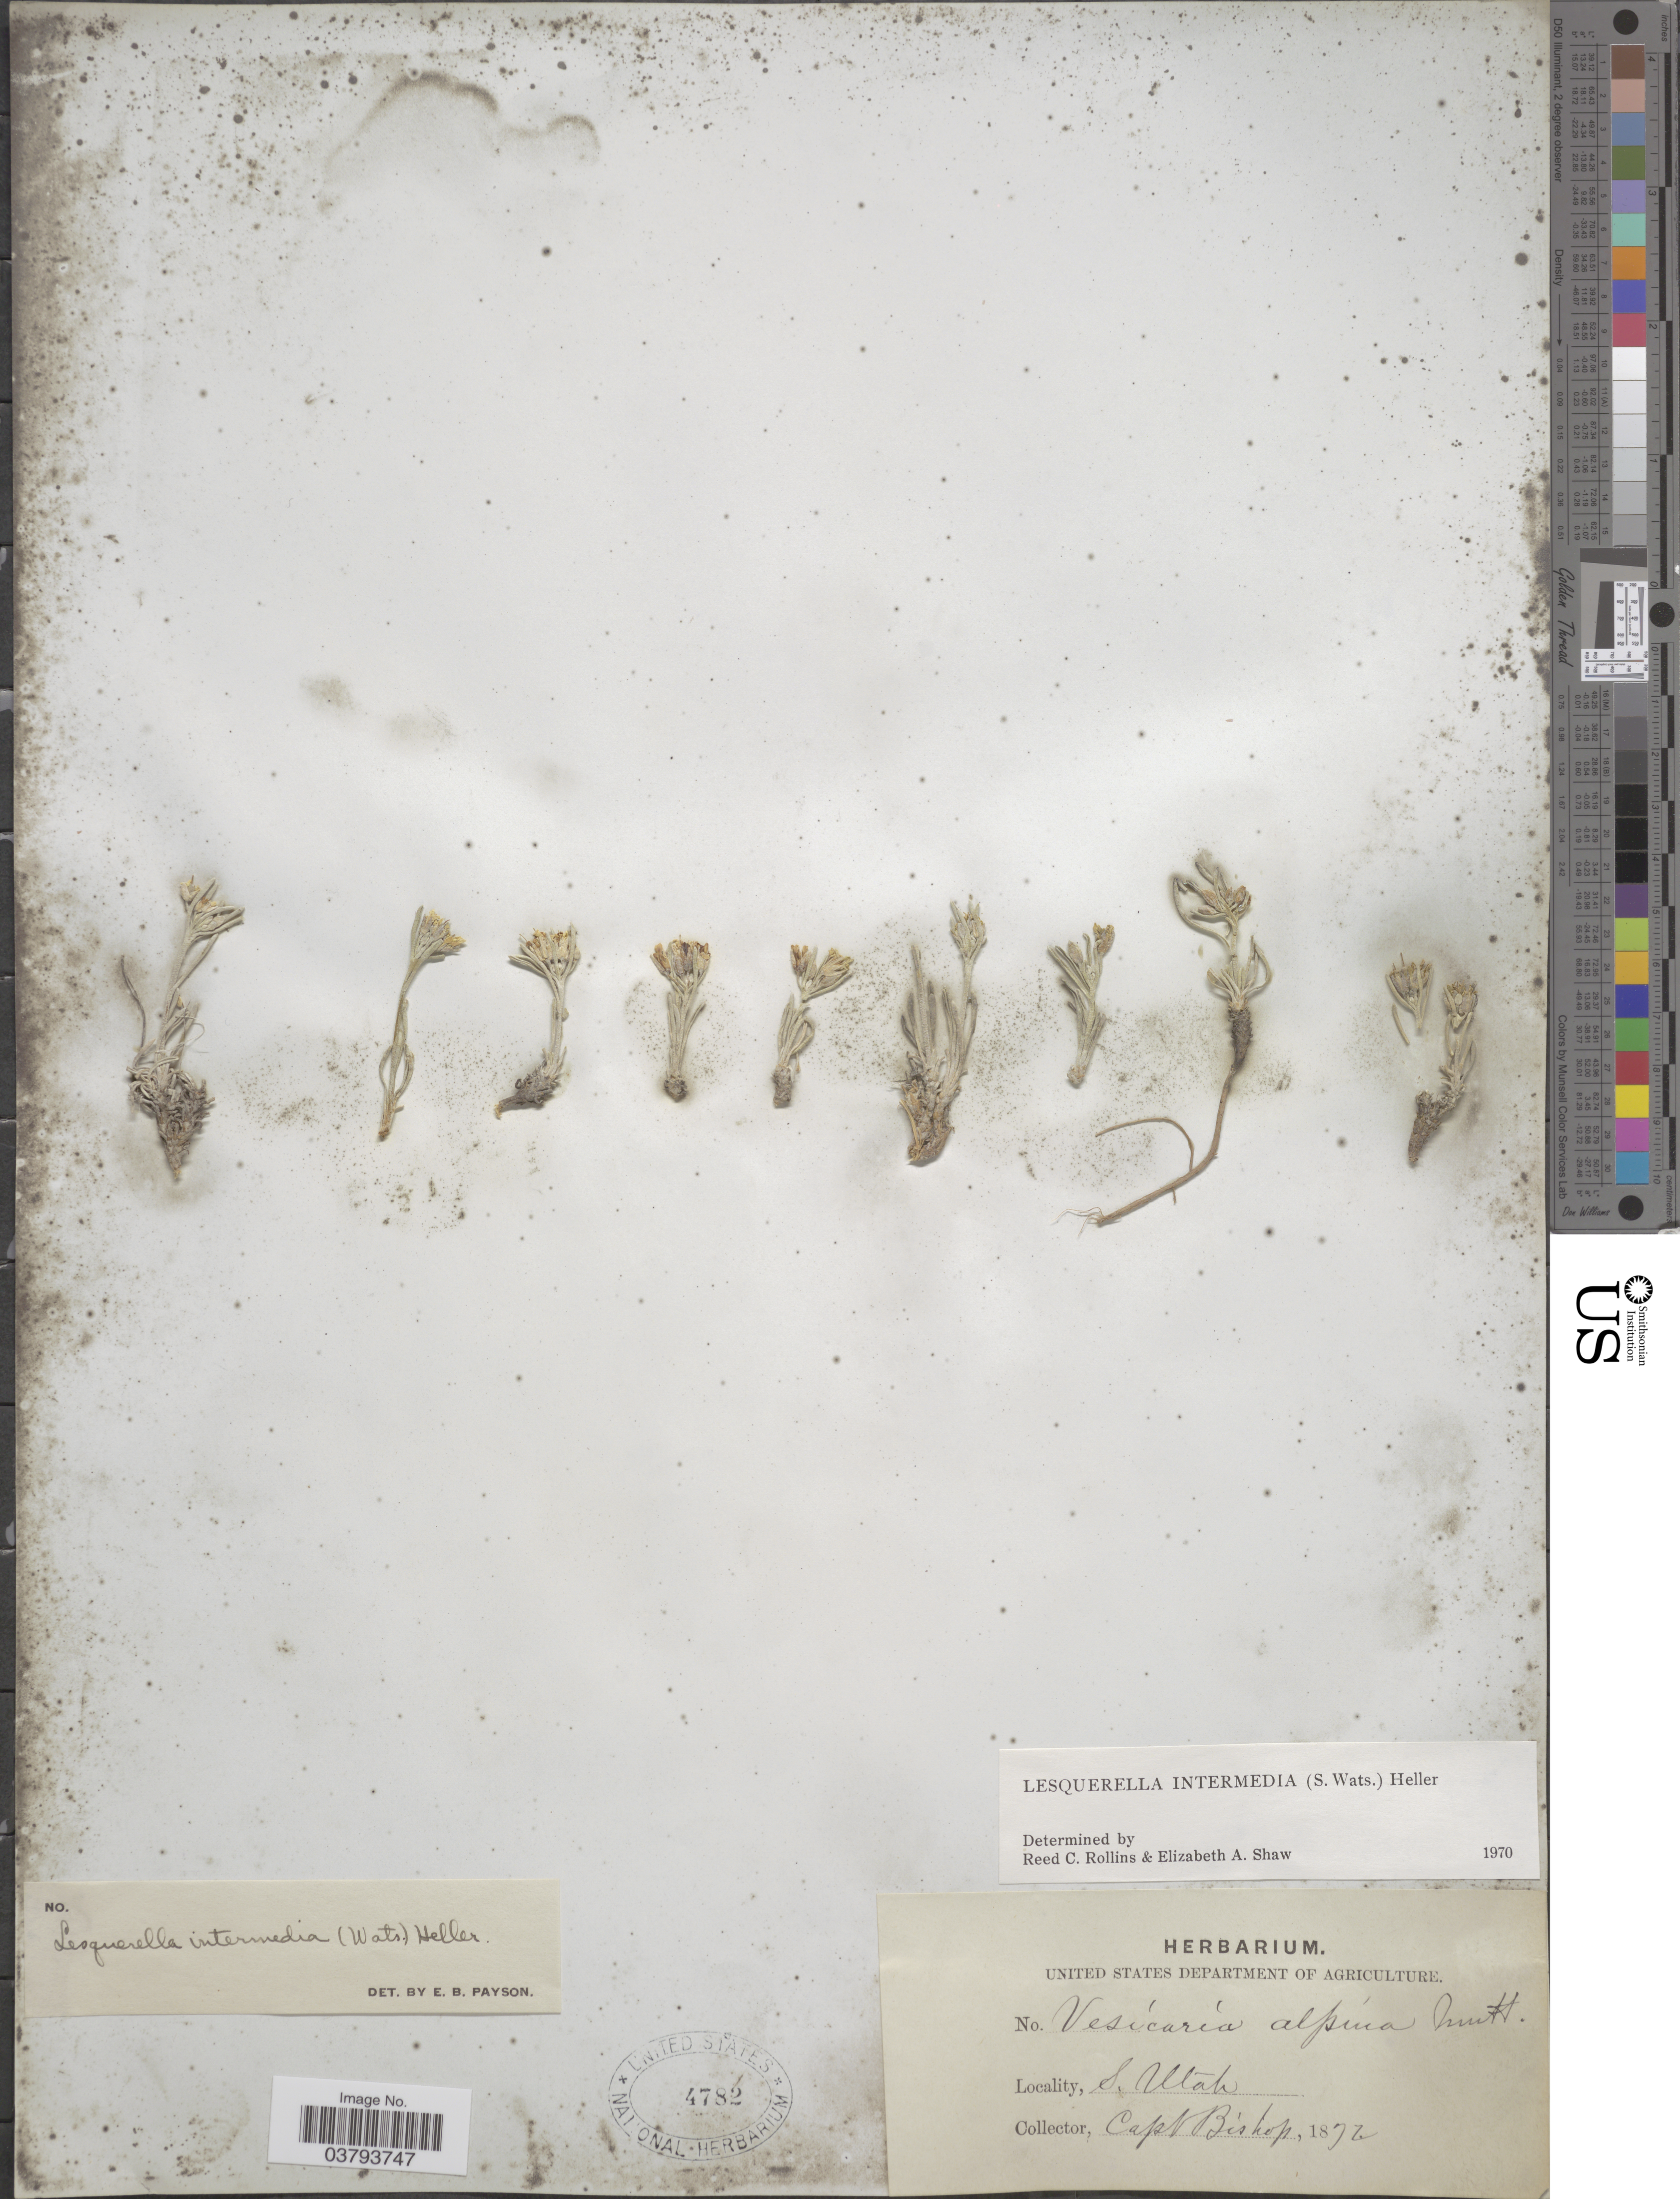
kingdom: Plantae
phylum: Tracheophyta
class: Magnoliopsida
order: Brassicales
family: Brassicaceae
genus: Lesquerella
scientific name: Lesquerella intermedia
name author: (S. Watson) A. Heller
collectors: F. M. Bishop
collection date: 1872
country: United States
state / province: Utah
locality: S. Utah.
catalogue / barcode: US 4782